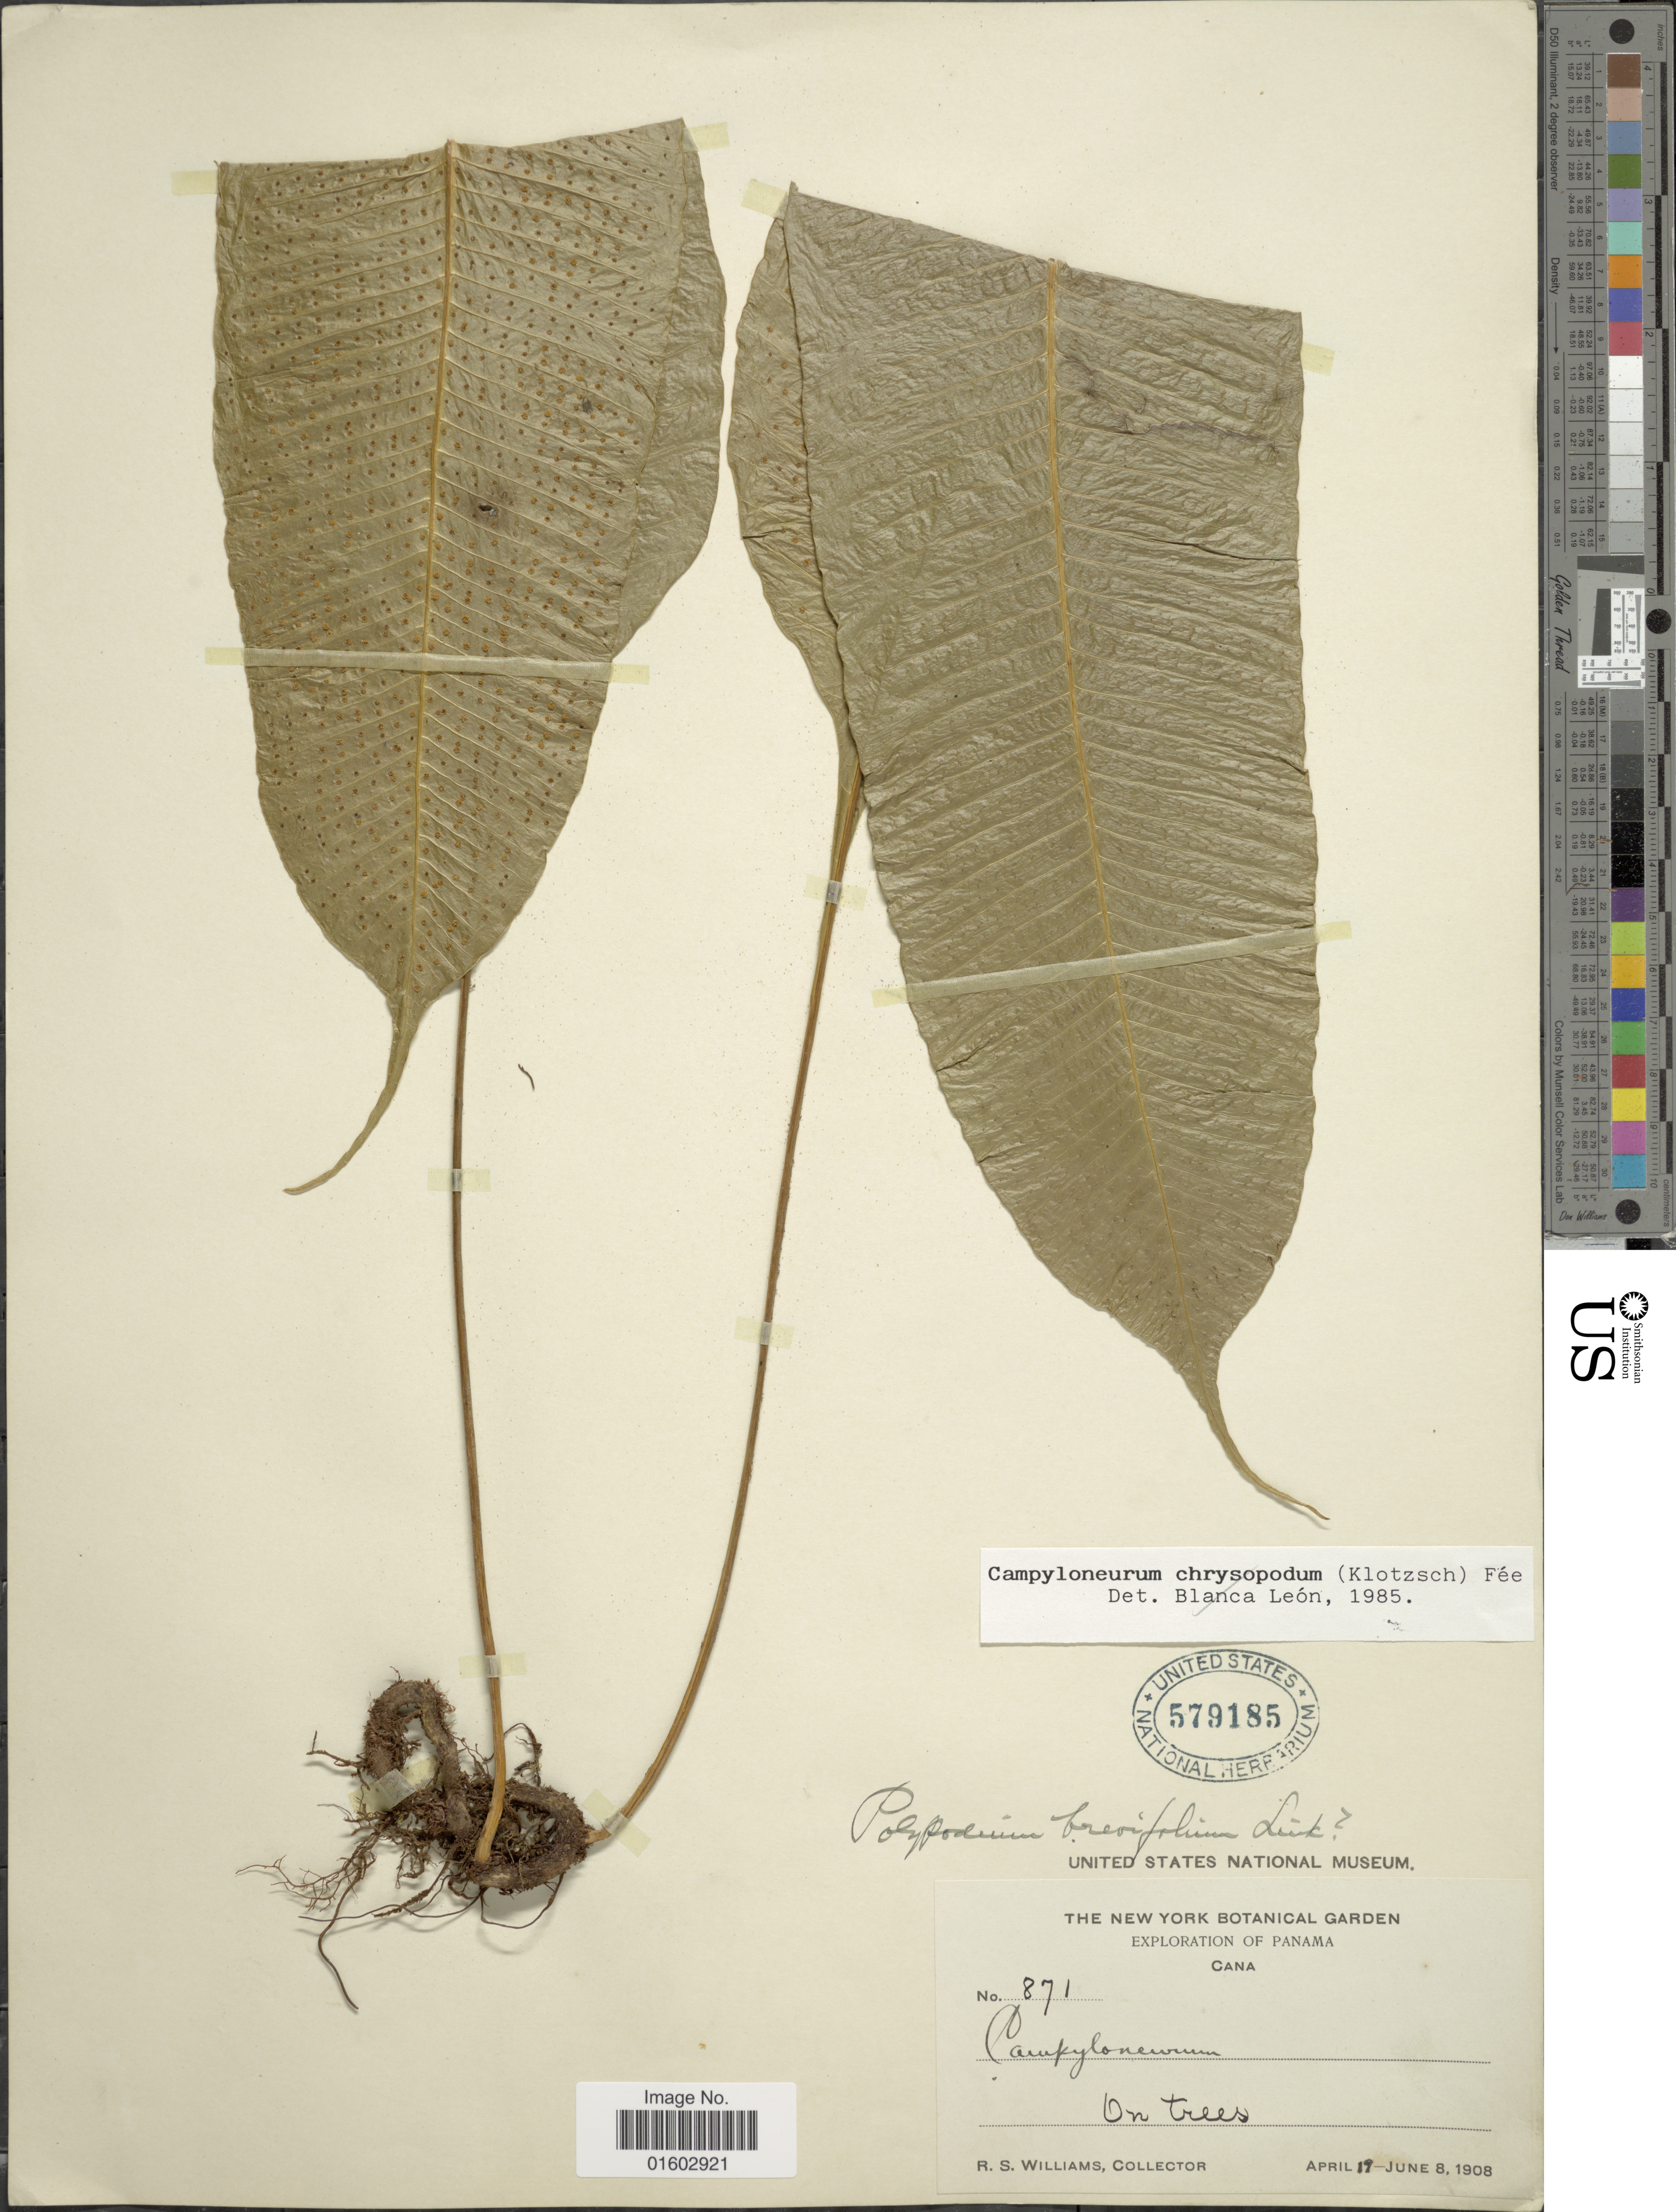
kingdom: Plantae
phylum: Tracheophyta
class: Polypodiopsida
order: Polypodiales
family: Polypodiaceae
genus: Campyloneurum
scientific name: Campyloneurum coarctatum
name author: (Kunze) Fée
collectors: R. S. Williams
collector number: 871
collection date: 1908-04-19/1908-06-08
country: Panama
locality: Cana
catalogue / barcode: US 579185